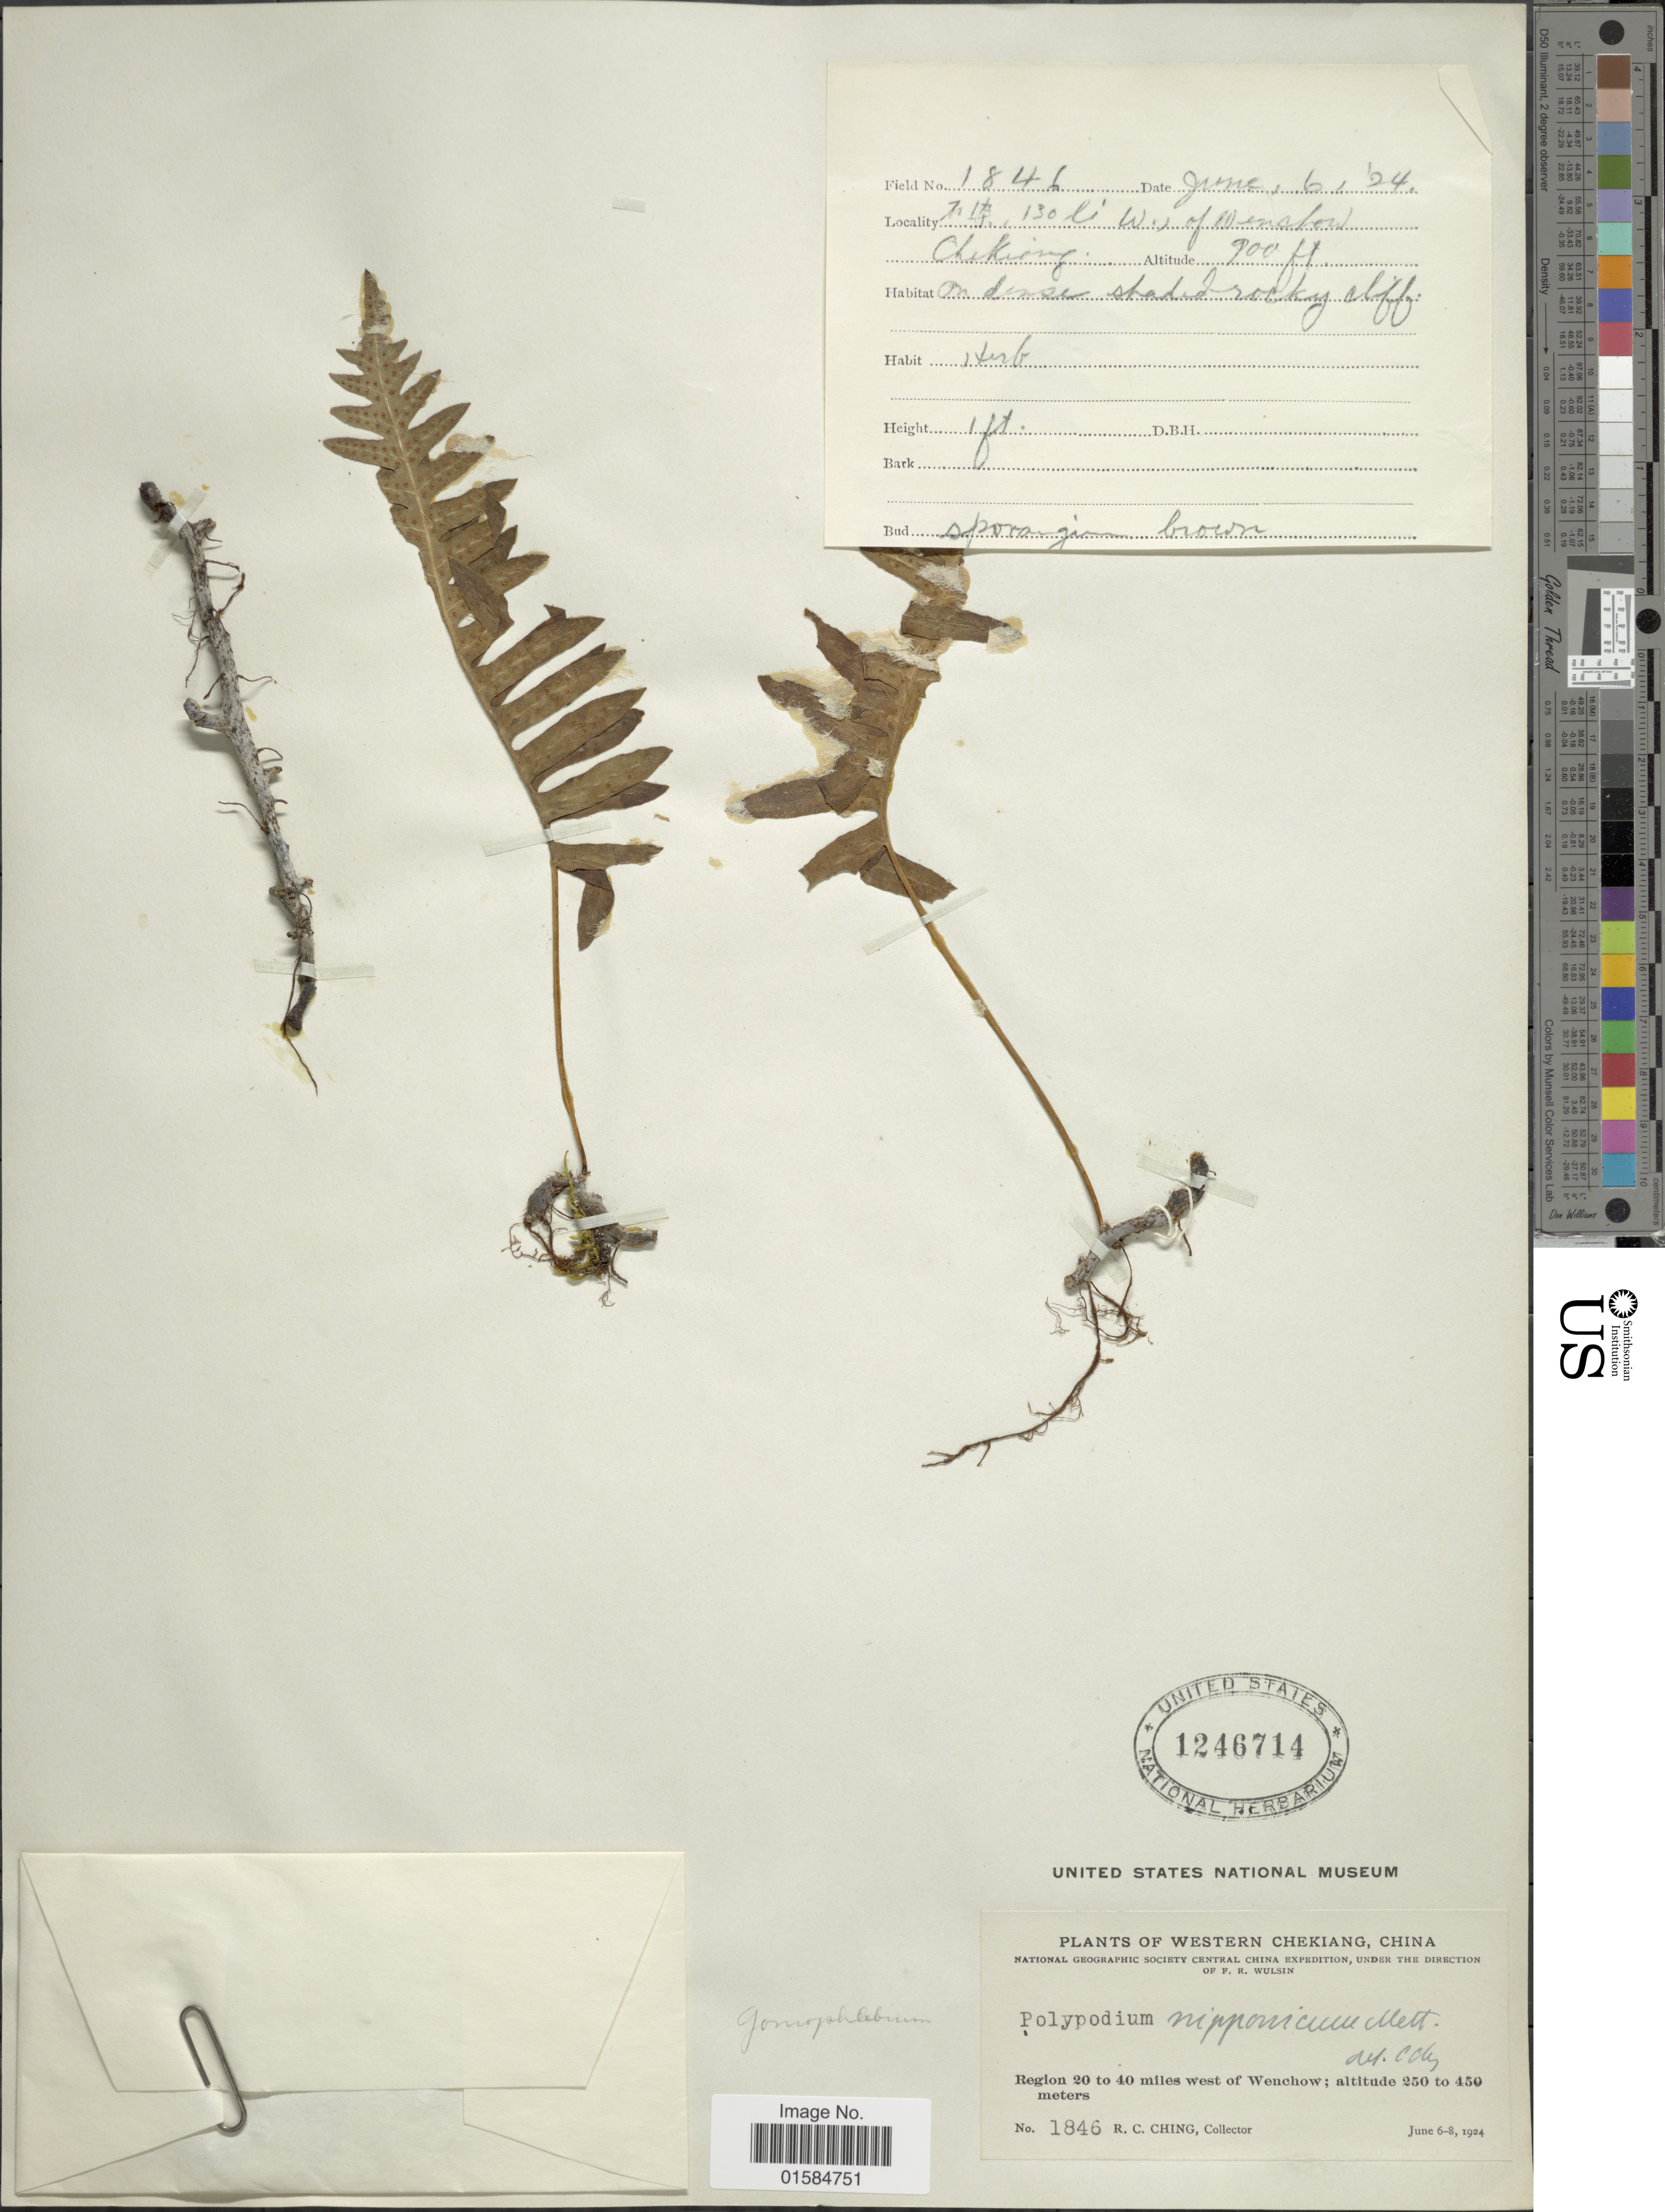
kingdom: Plantae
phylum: Tracheophyta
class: Polypodiopsida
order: Polypodiales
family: Polypodiaceae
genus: Goniophlebium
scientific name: Goniophlebium niponicum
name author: (Mett.) Bedd.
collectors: R. C. Ching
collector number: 1846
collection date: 1924-06-06/1924-06-08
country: China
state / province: Zhejiang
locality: Western Chekiang, Region 20 to 40 miles west of Wenchow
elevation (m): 250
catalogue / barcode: US 1246714